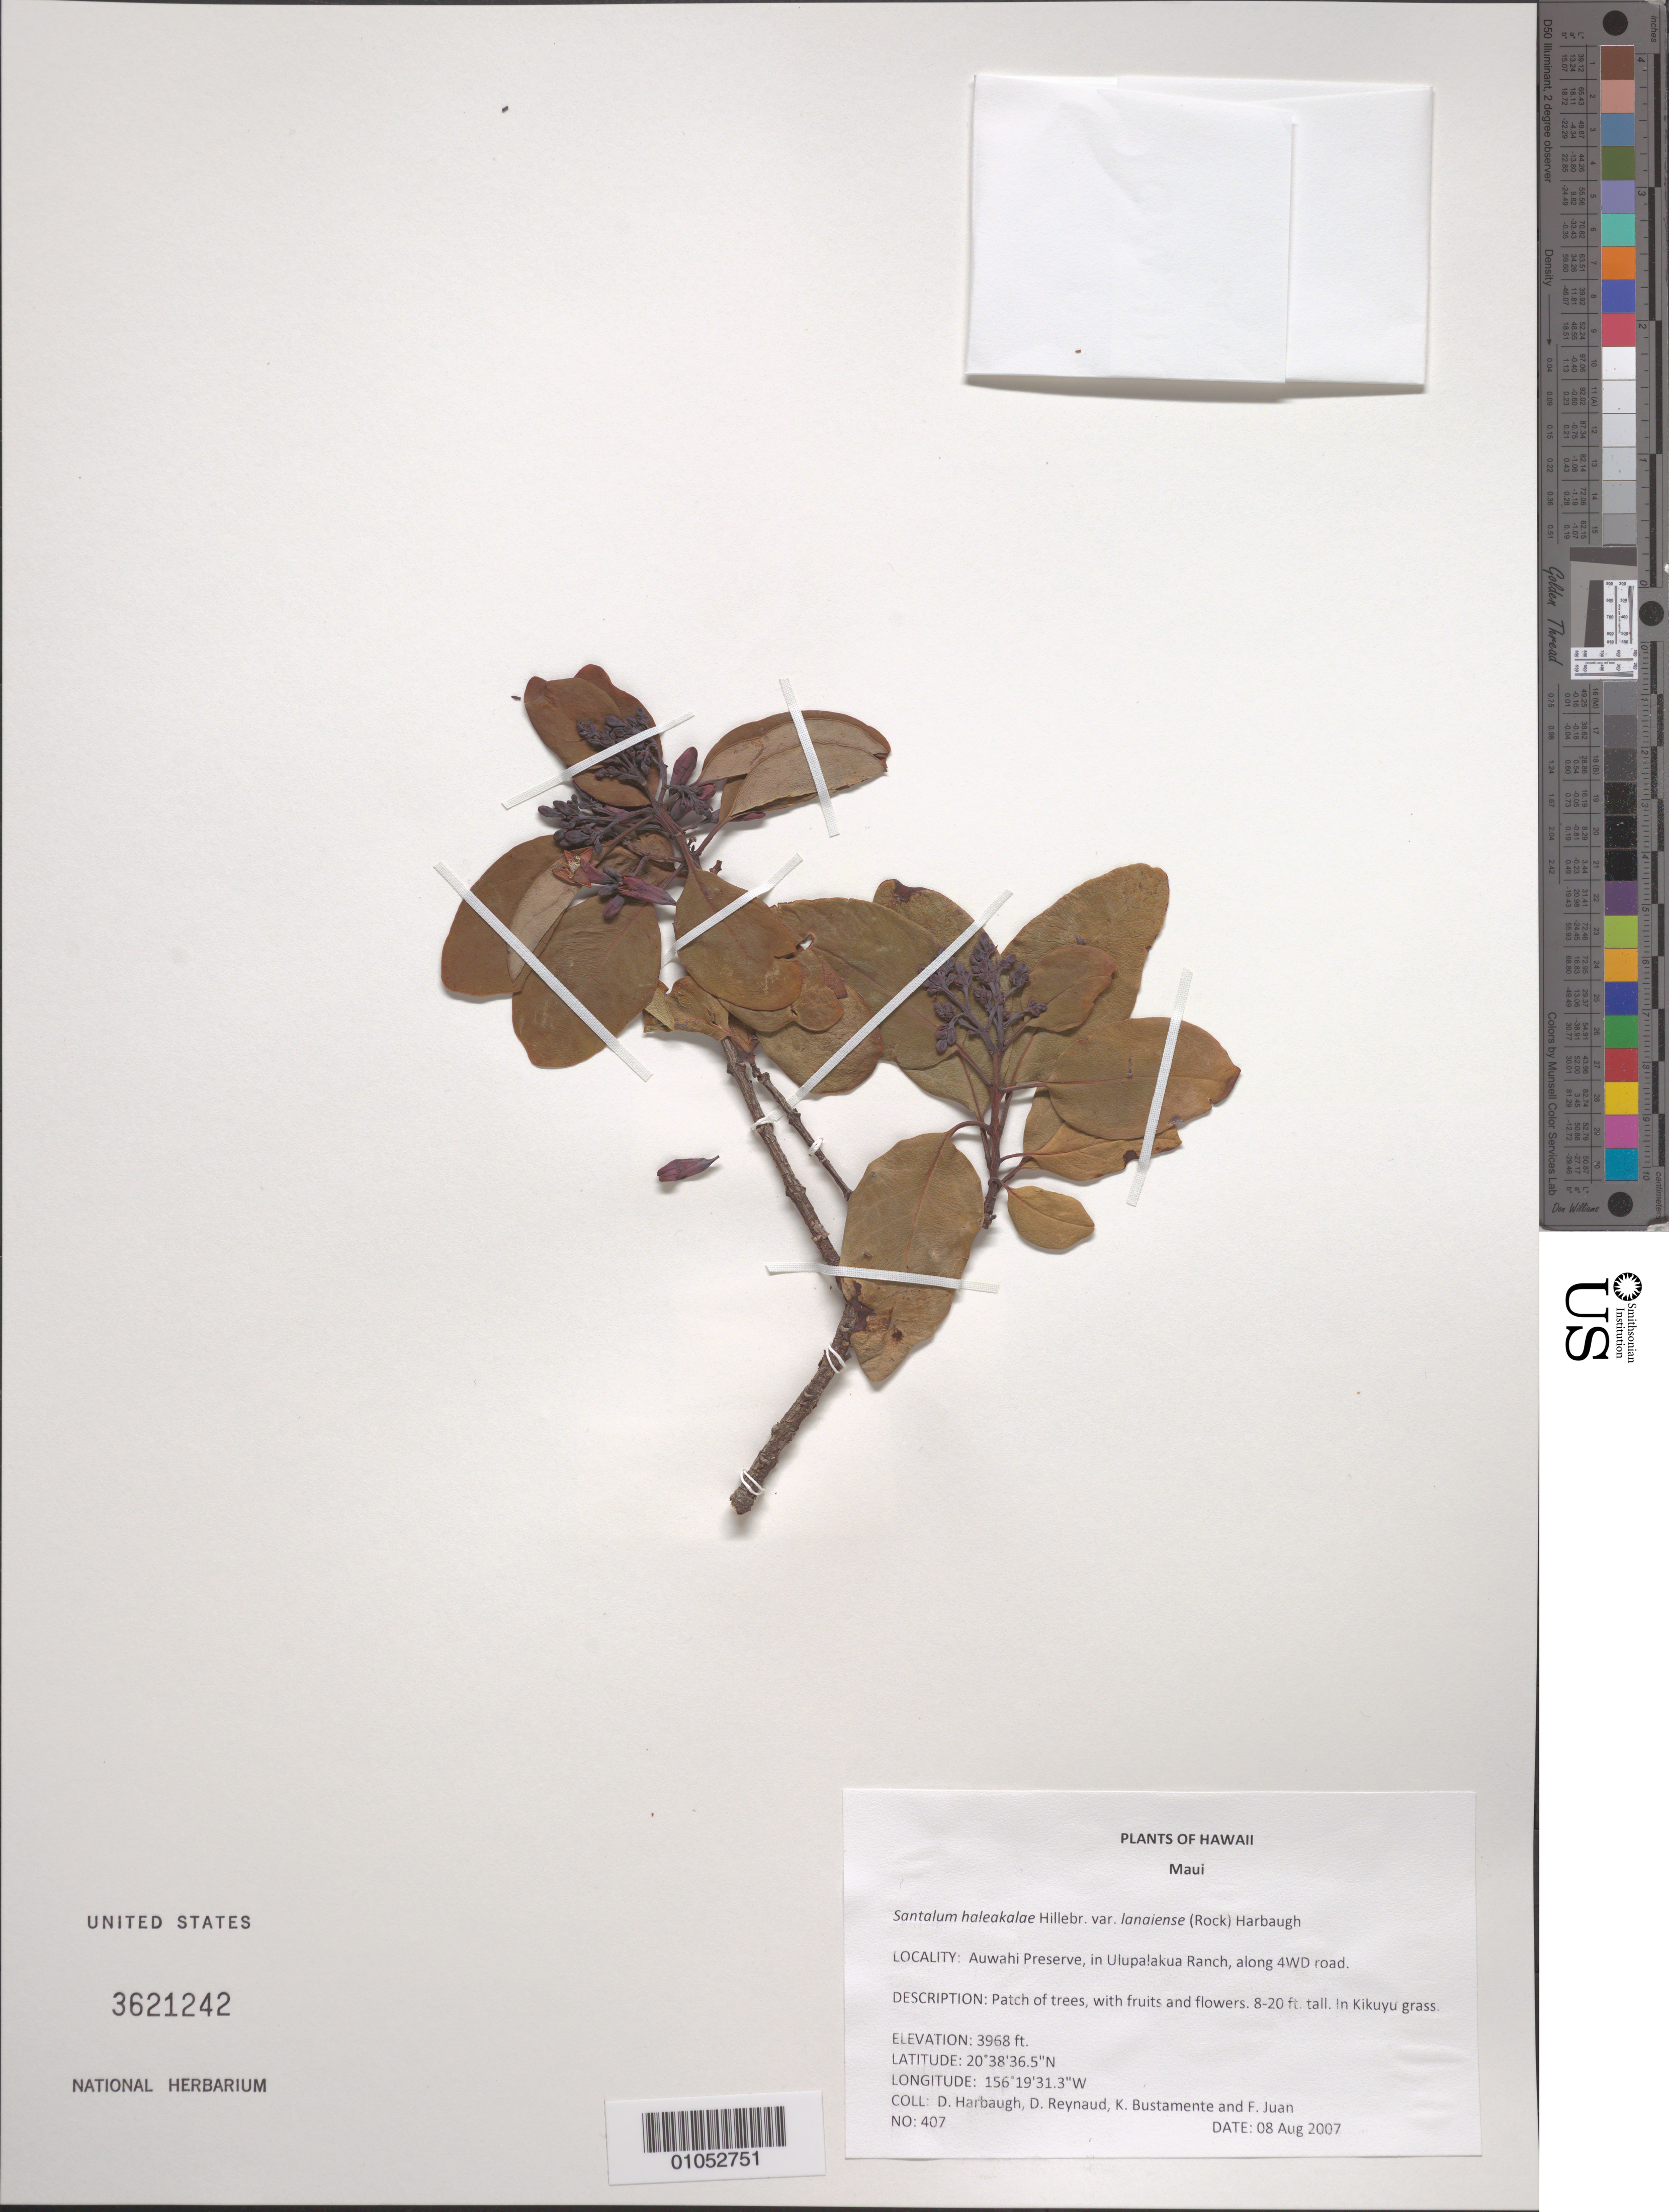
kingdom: Plantae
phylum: Tracheophyta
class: Magnoliopsida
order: Santalales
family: Santalaceae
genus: Santalum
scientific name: Santalum haleakalae var. lanaiense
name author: (Rock) Harbaugh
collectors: D. Harbaugh, D. Reynaud, K. M. Bustamente & F. Juan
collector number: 407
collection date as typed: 8 Aug 2007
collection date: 2007-08-08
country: United States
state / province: Hawaii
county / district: Maui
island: Maui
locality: Auwahi Preserve, in Ulupalakua Ranch, along 4WD road.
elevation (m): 1209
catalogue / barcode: US 3621242